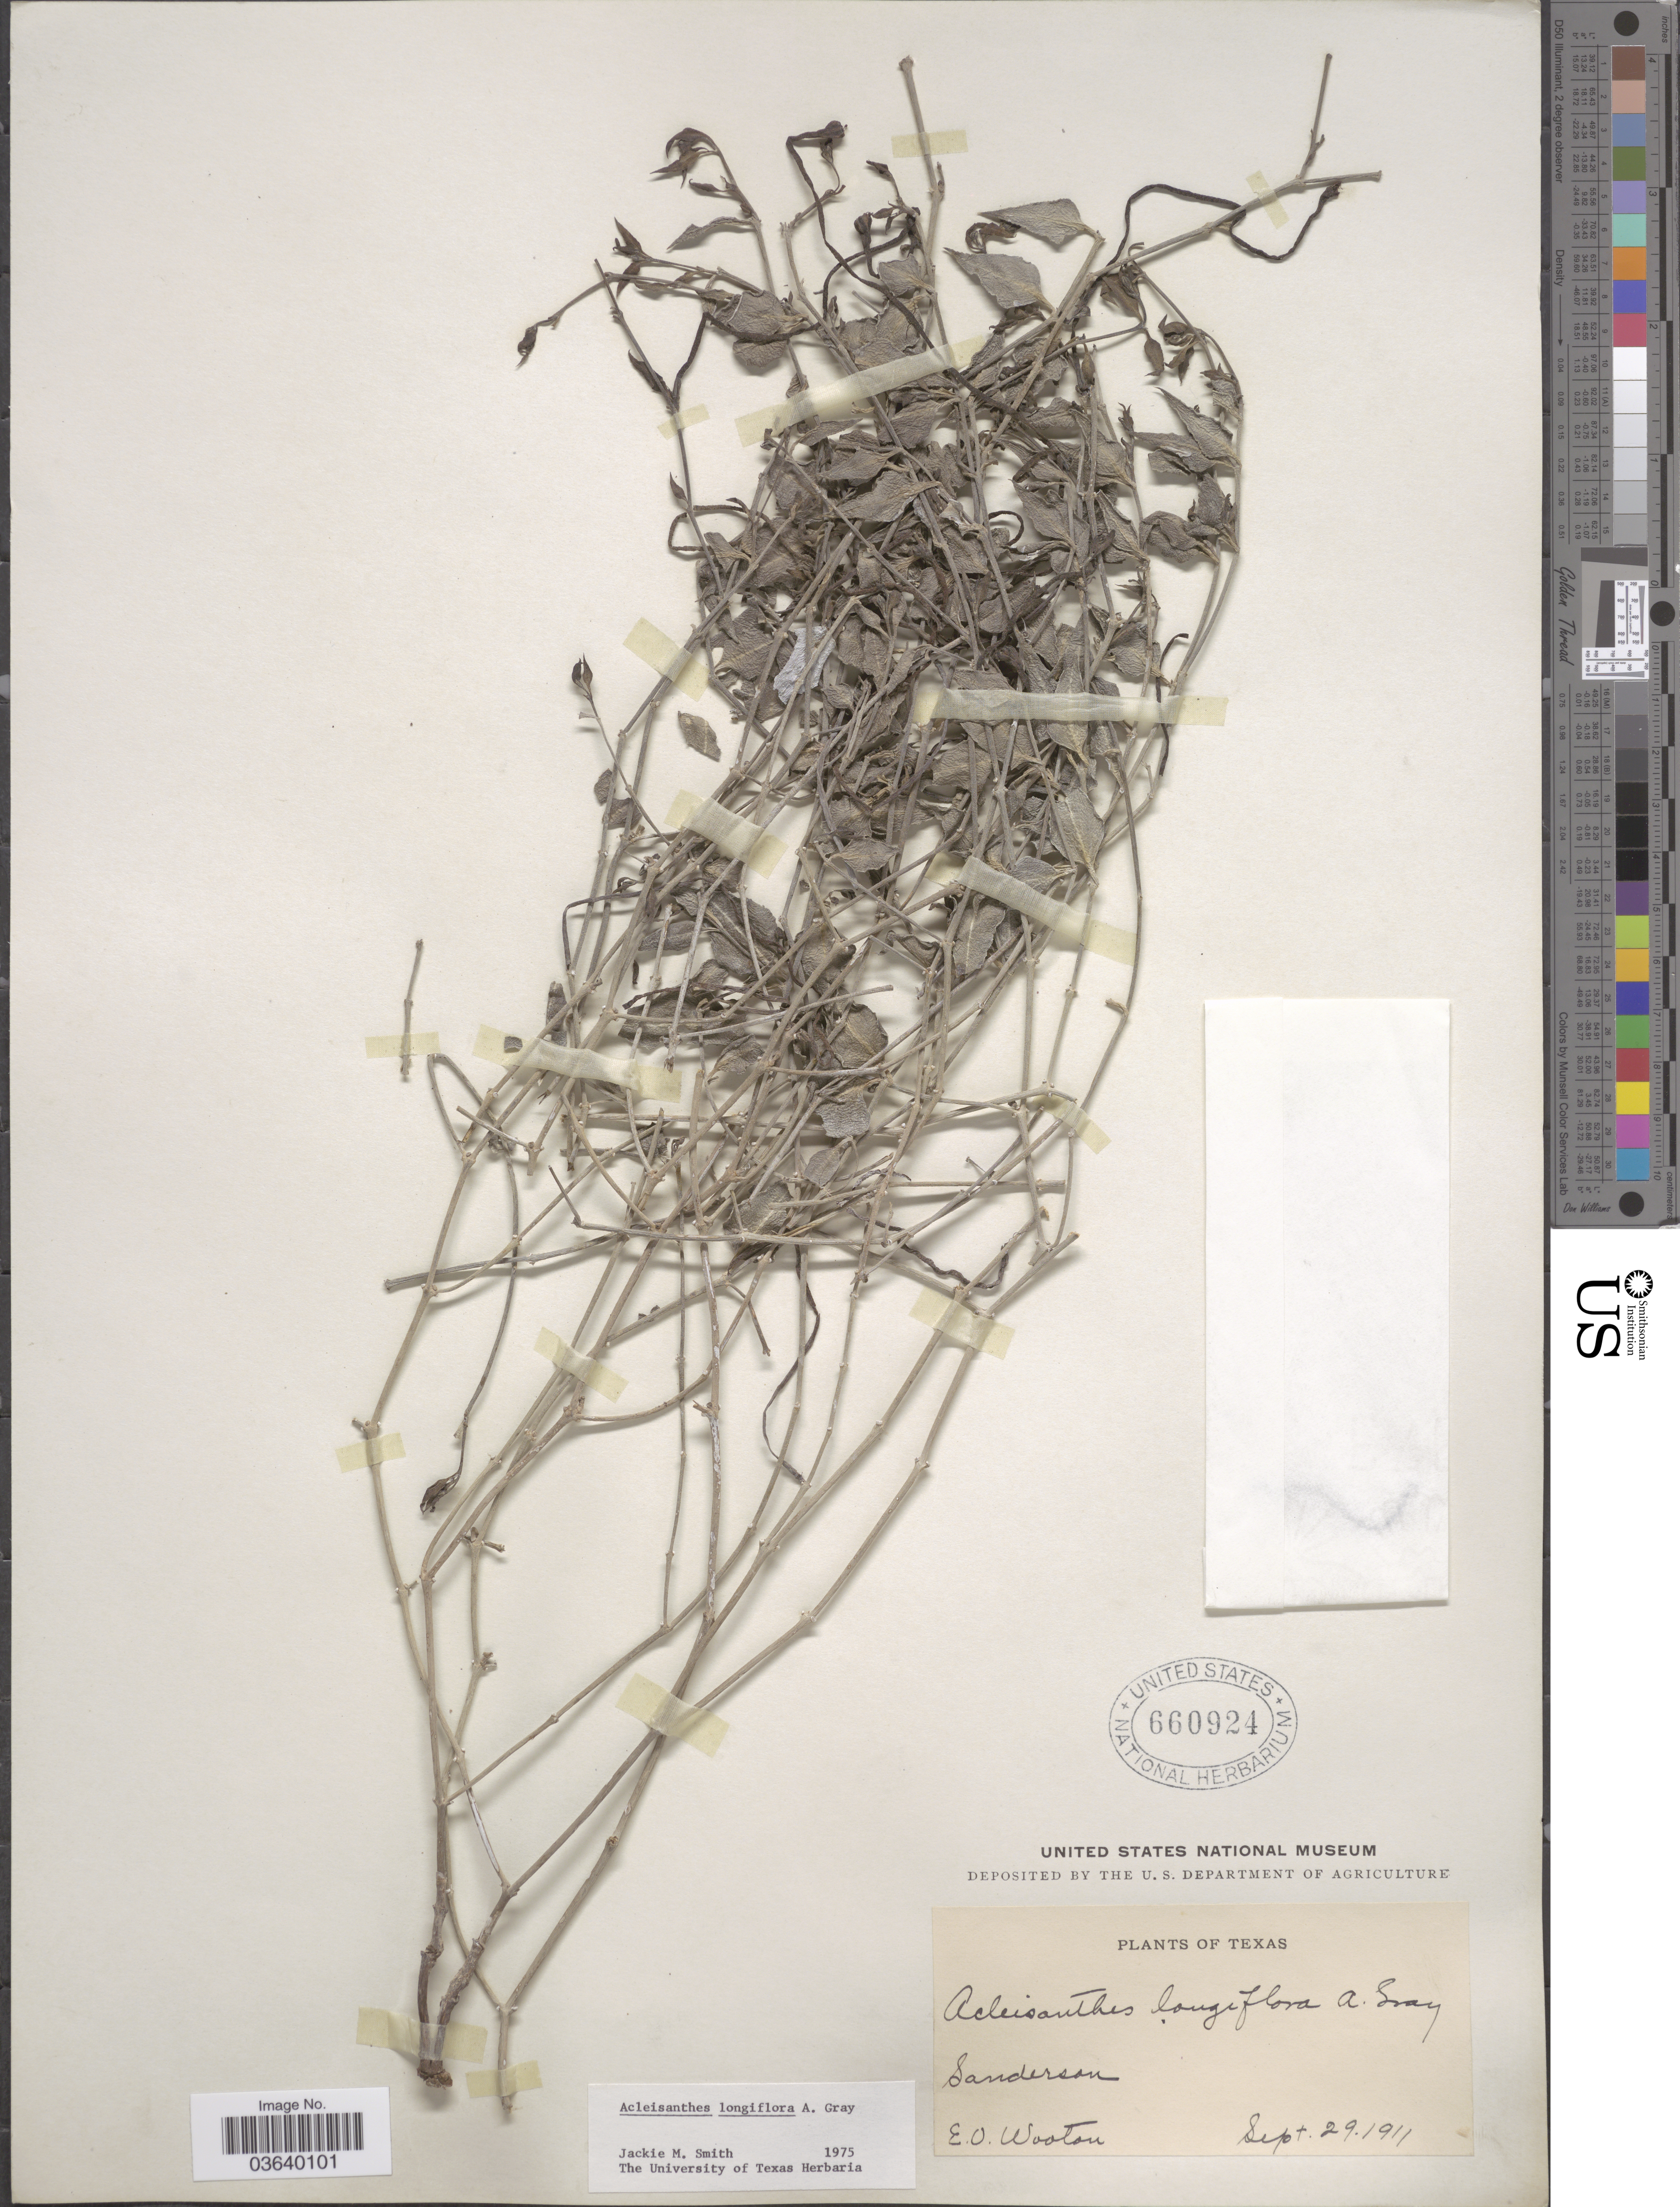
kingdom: Plantae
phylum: Tracheophyta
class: Magnoliopsida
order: Caryophyllales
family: Nyctaginaceae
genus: Acleisanthes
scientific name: Acleisanthes longiflora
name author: A. Gray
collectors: E. O. Wooton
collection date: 1911-09-29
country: United States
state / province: Texas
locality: Sanderson.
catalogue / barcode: US 660924